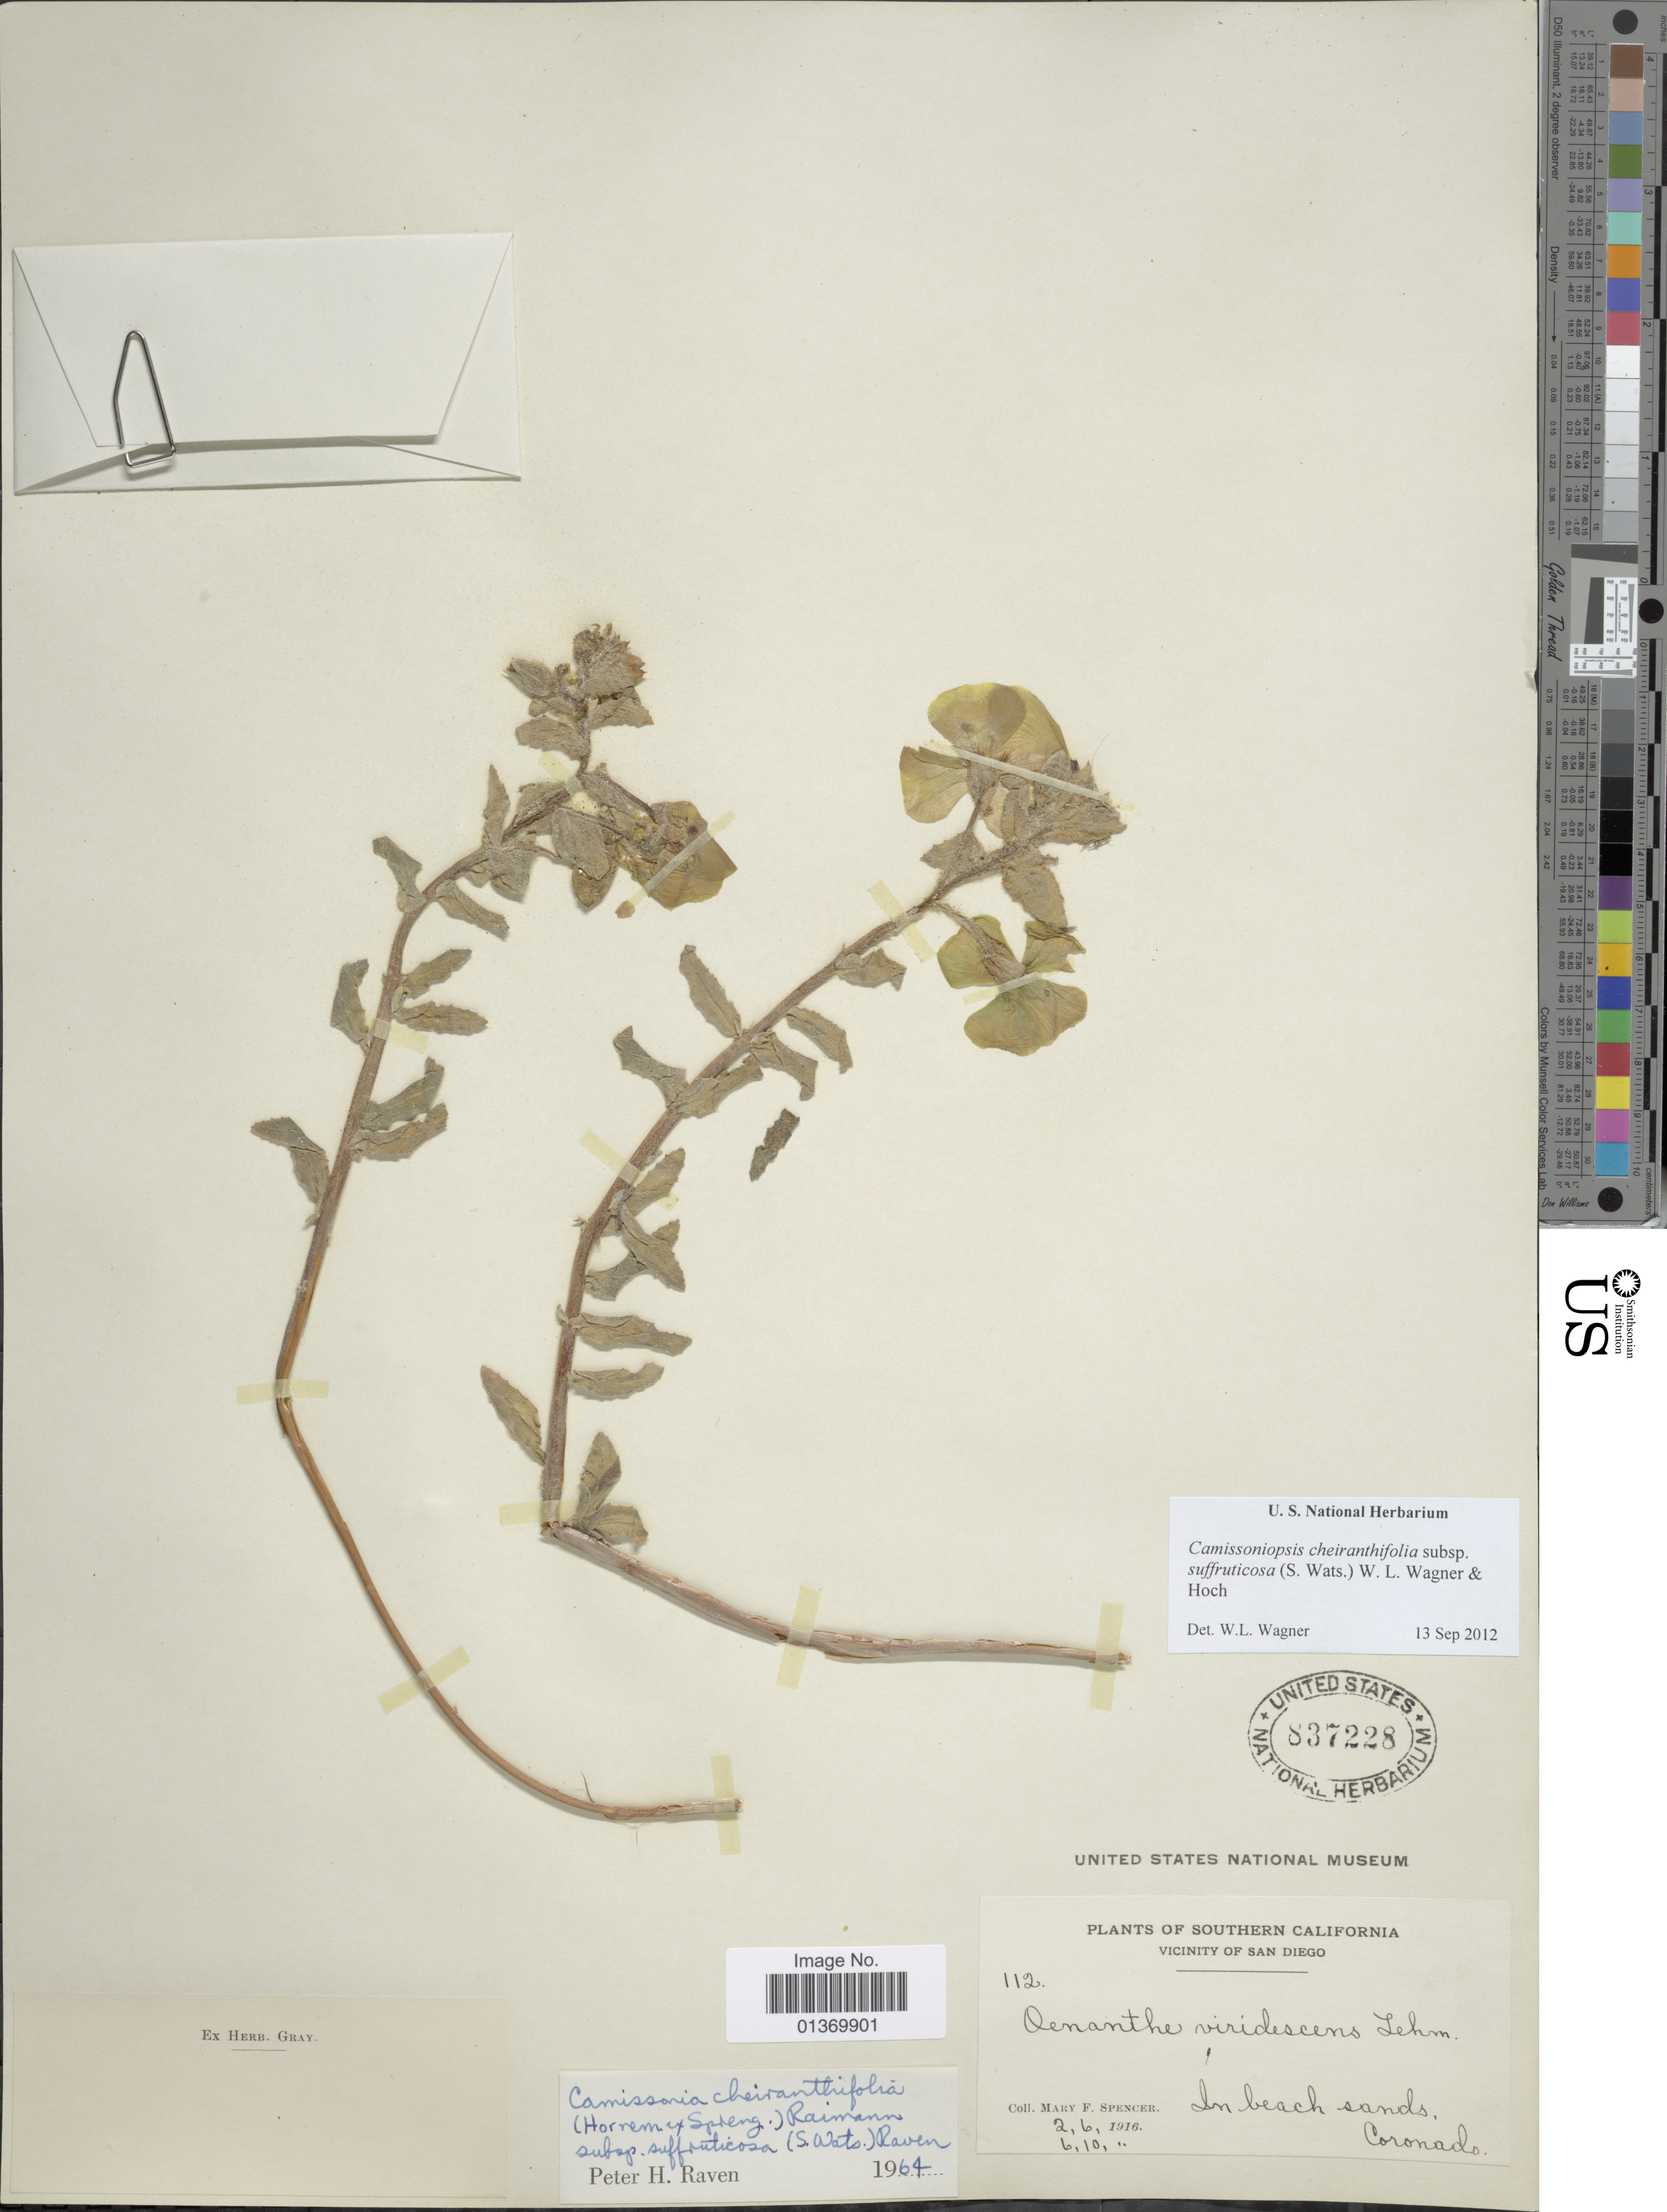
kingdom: Plantae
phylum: Tracheophyta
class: Magnoliopsida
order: Myrtales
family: Onagraceae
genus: Camissoniopsis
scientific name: Camissoniopsis cheiranthifolia subsp. suffruticosa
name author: (S. Watson) W.L. Wagner & Hoch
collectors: M. Spencer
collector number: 112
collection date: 1916-02-06/1916-06-10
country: United States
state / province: California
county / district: San Diego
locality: Southern California, Vicinity of San Diego, Coronado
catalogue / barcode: US 837228